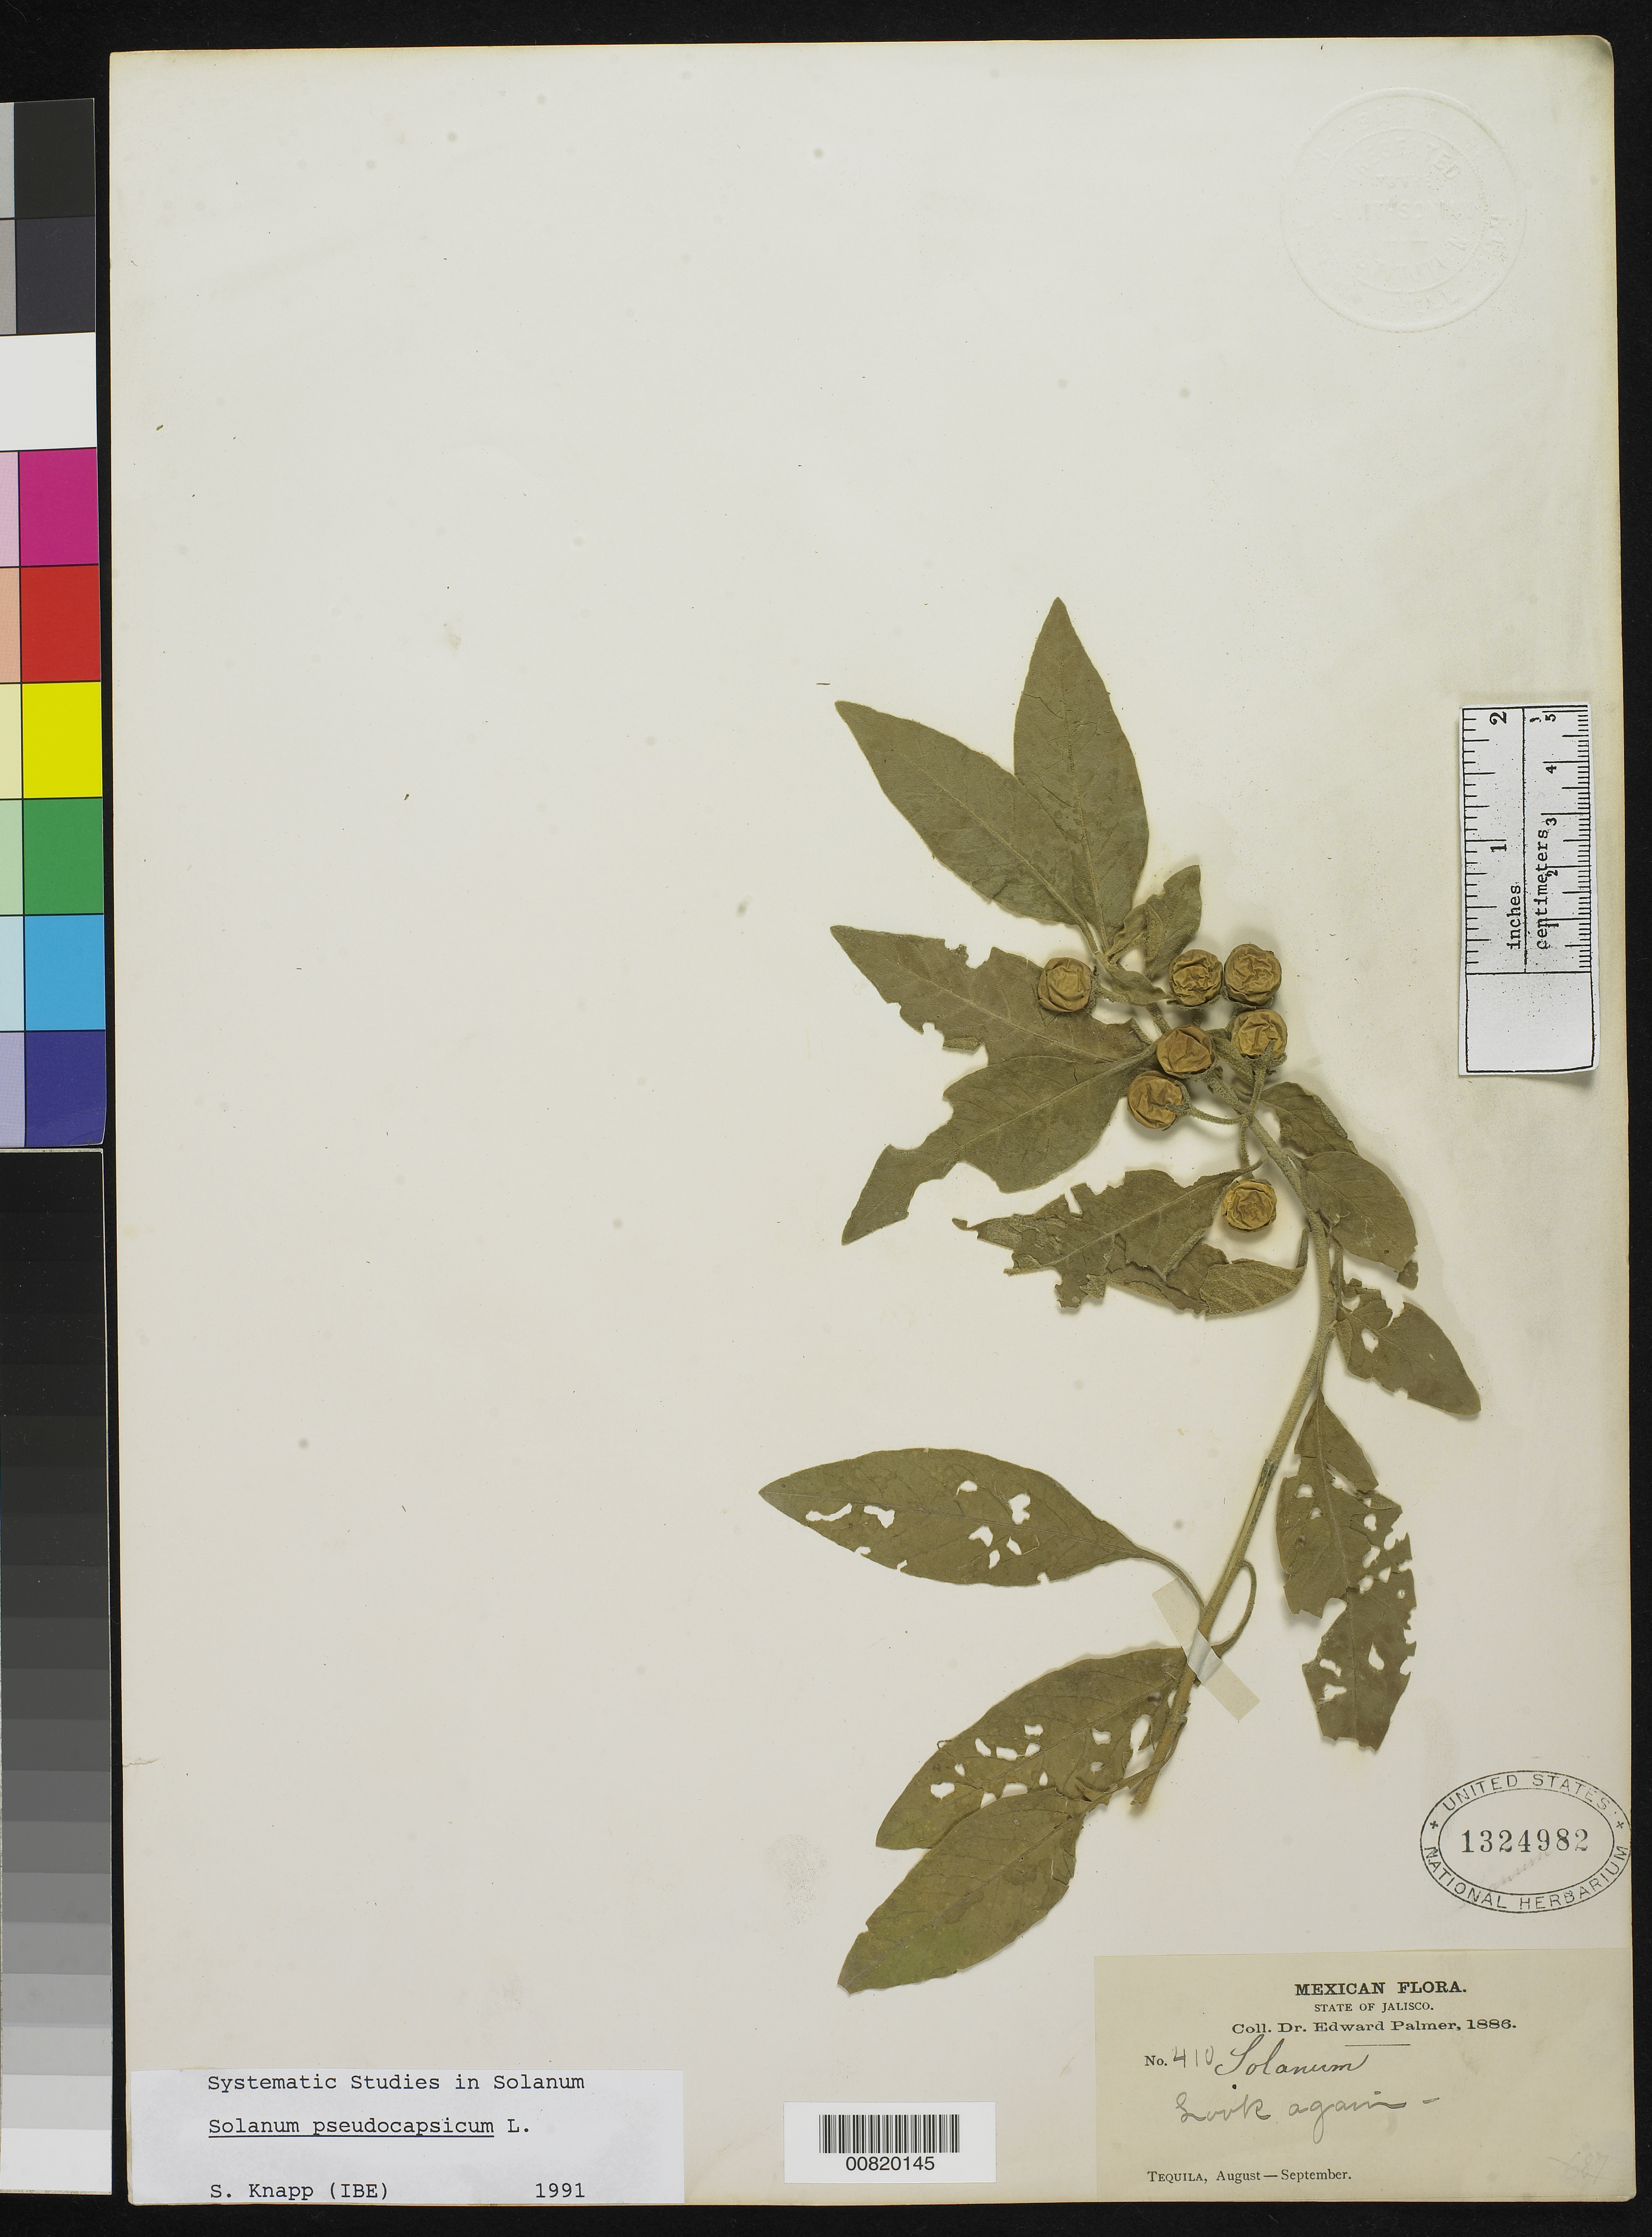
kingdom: Plantae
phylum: Tracheophyta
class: Magnoliopsida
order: Solanales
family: Solanaceae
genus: Solanum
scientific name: Solanum pseudocapsicum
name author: L.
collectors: E. Palmer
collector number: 410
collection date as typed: Aug 1886 to -- Sep 1886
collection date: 1886-08/1886-09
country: Mexico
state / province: Jalisco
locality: Tequila, Jalisco.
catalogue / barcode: US 1324982